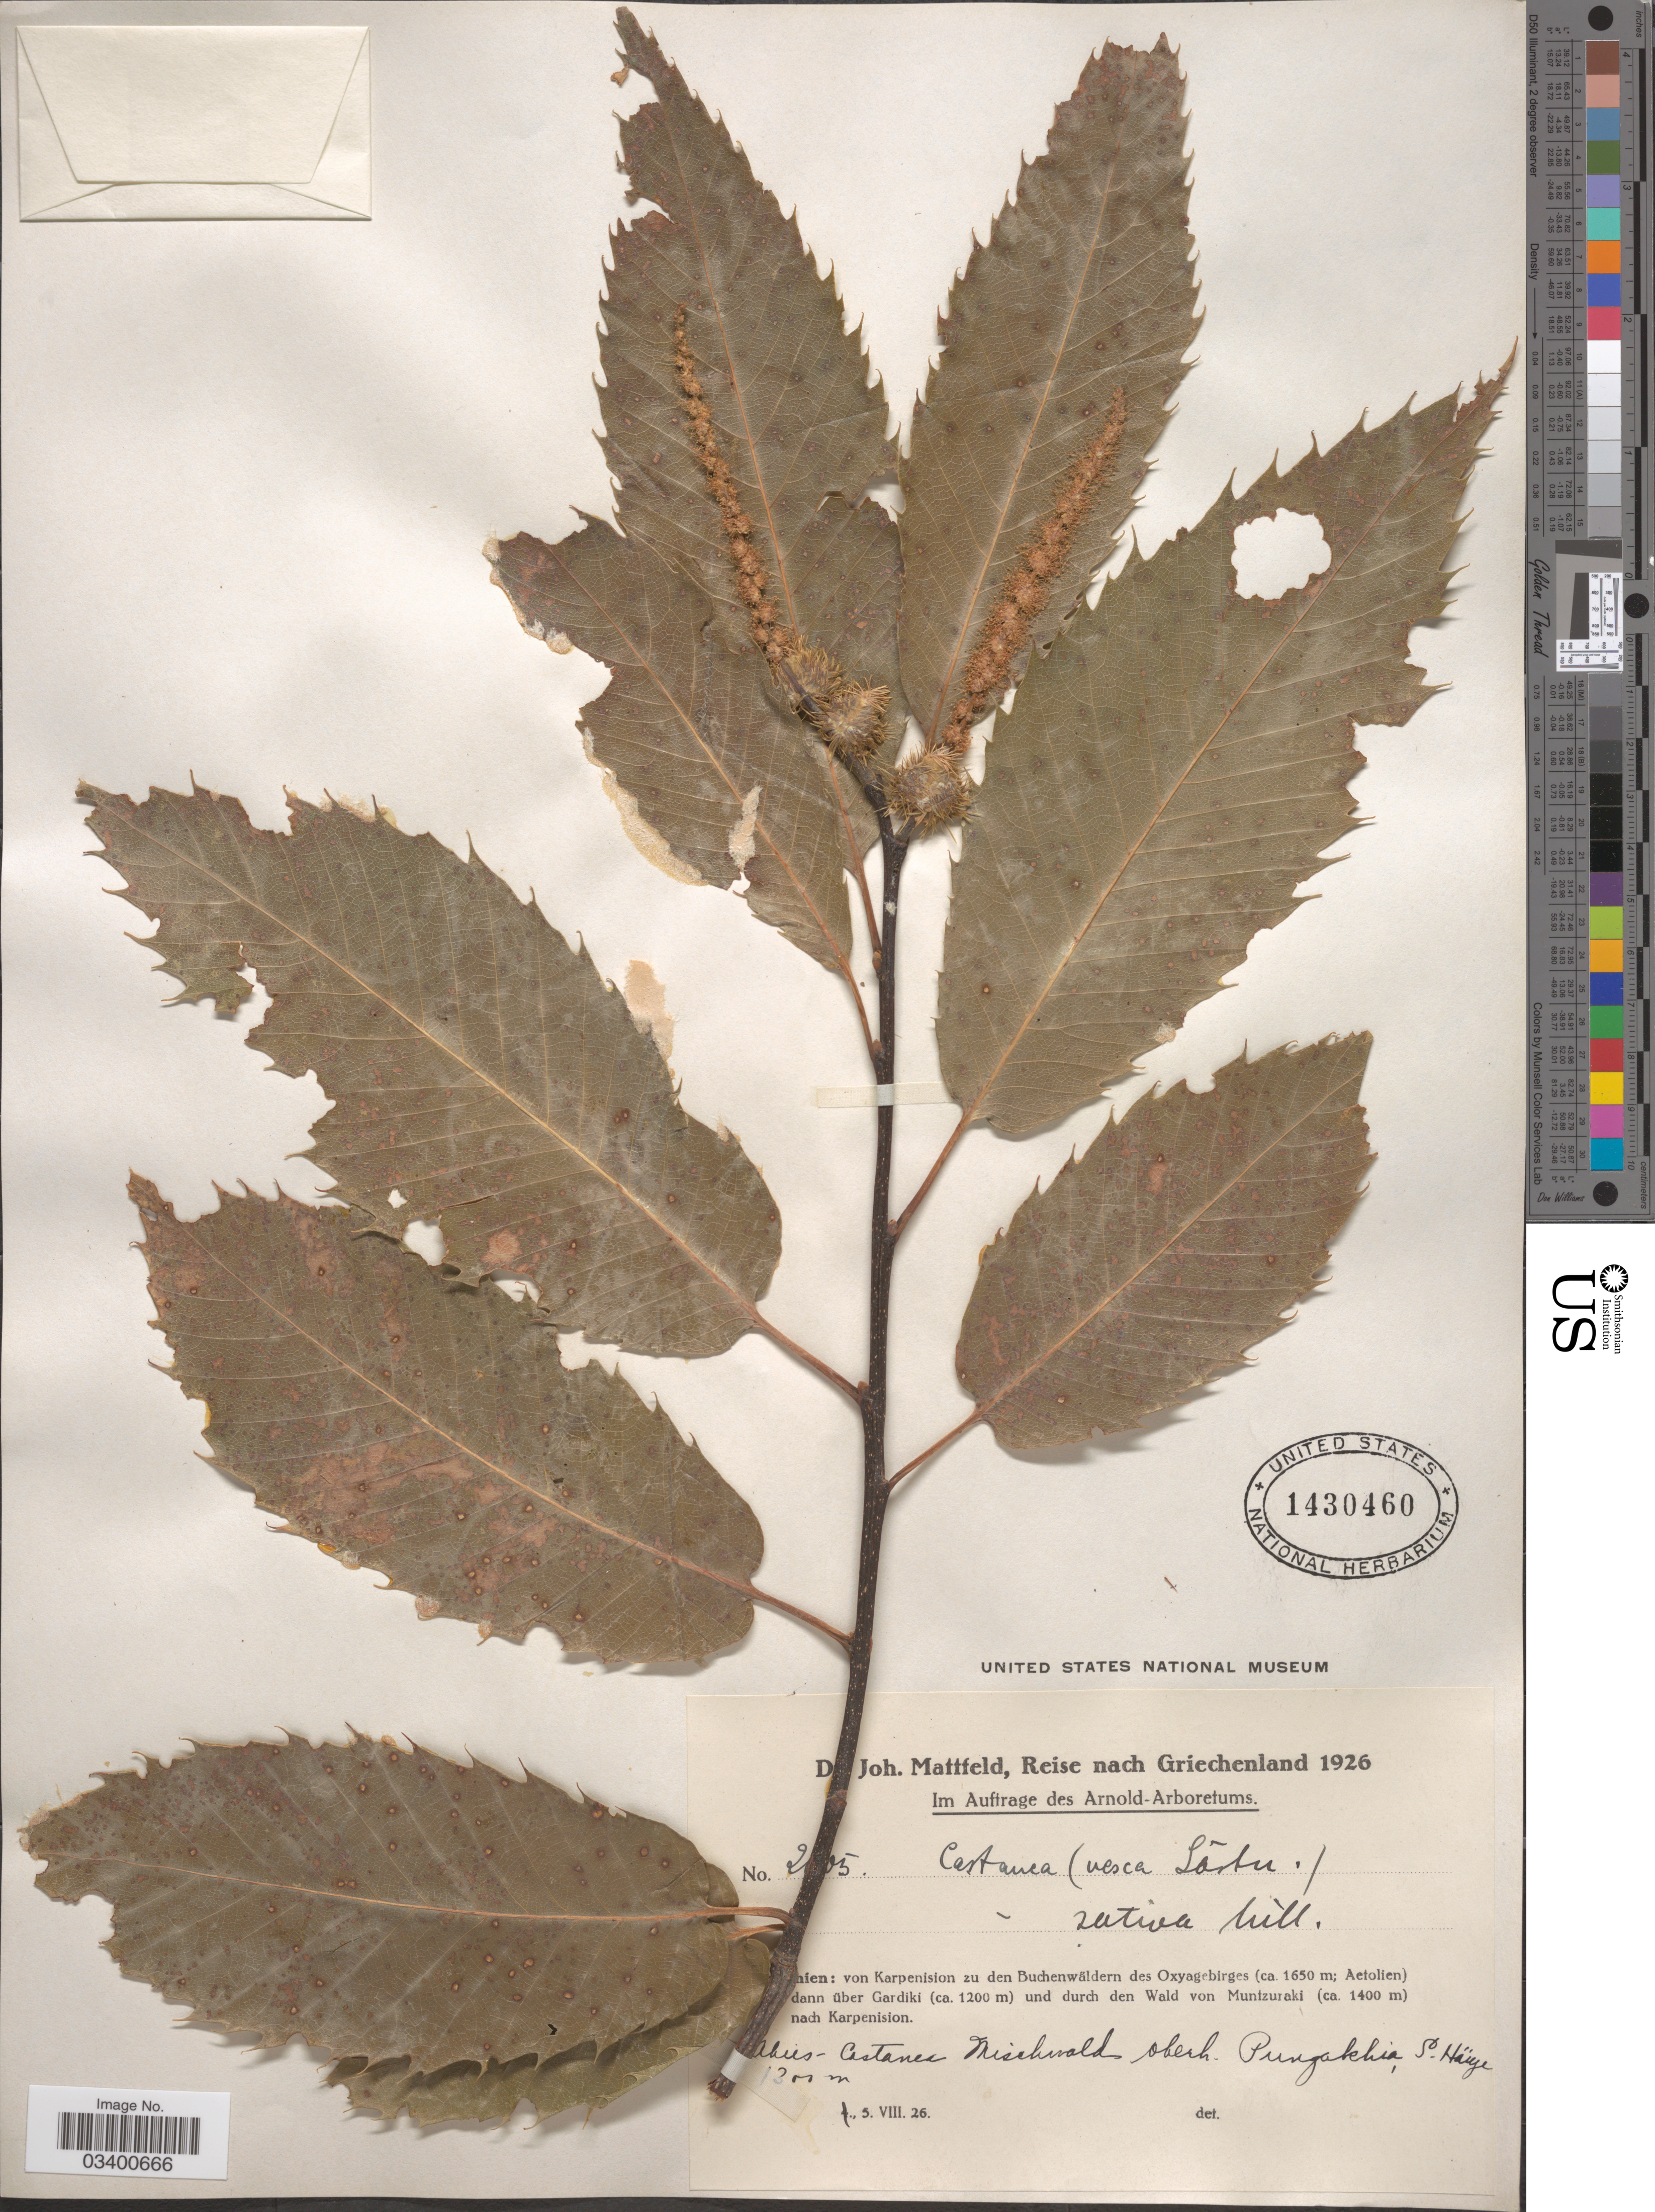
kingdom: Plantae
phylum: Tracheophyta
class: Magnoliopsida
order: Fagales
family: Fagaceae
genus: Castanea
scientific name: Castanea sativa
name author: Mill.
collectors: J. Mattfeld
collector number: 2!05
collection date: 1926-08-05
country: Greece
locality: [illegible text]ien: von Karpenision zu den Buchenwäldern des Oxygabirges (ca. 1650 m; Aetolien) dann über Gardiki (ca. 1200 m) und durch den Wald von Muntzuraki (ca. 1400 m) nach Karpenision. Abies- Castanea Mischwald oberh. Pungakhia, S. Hänge.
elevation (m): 1300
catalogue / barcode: US 1430460